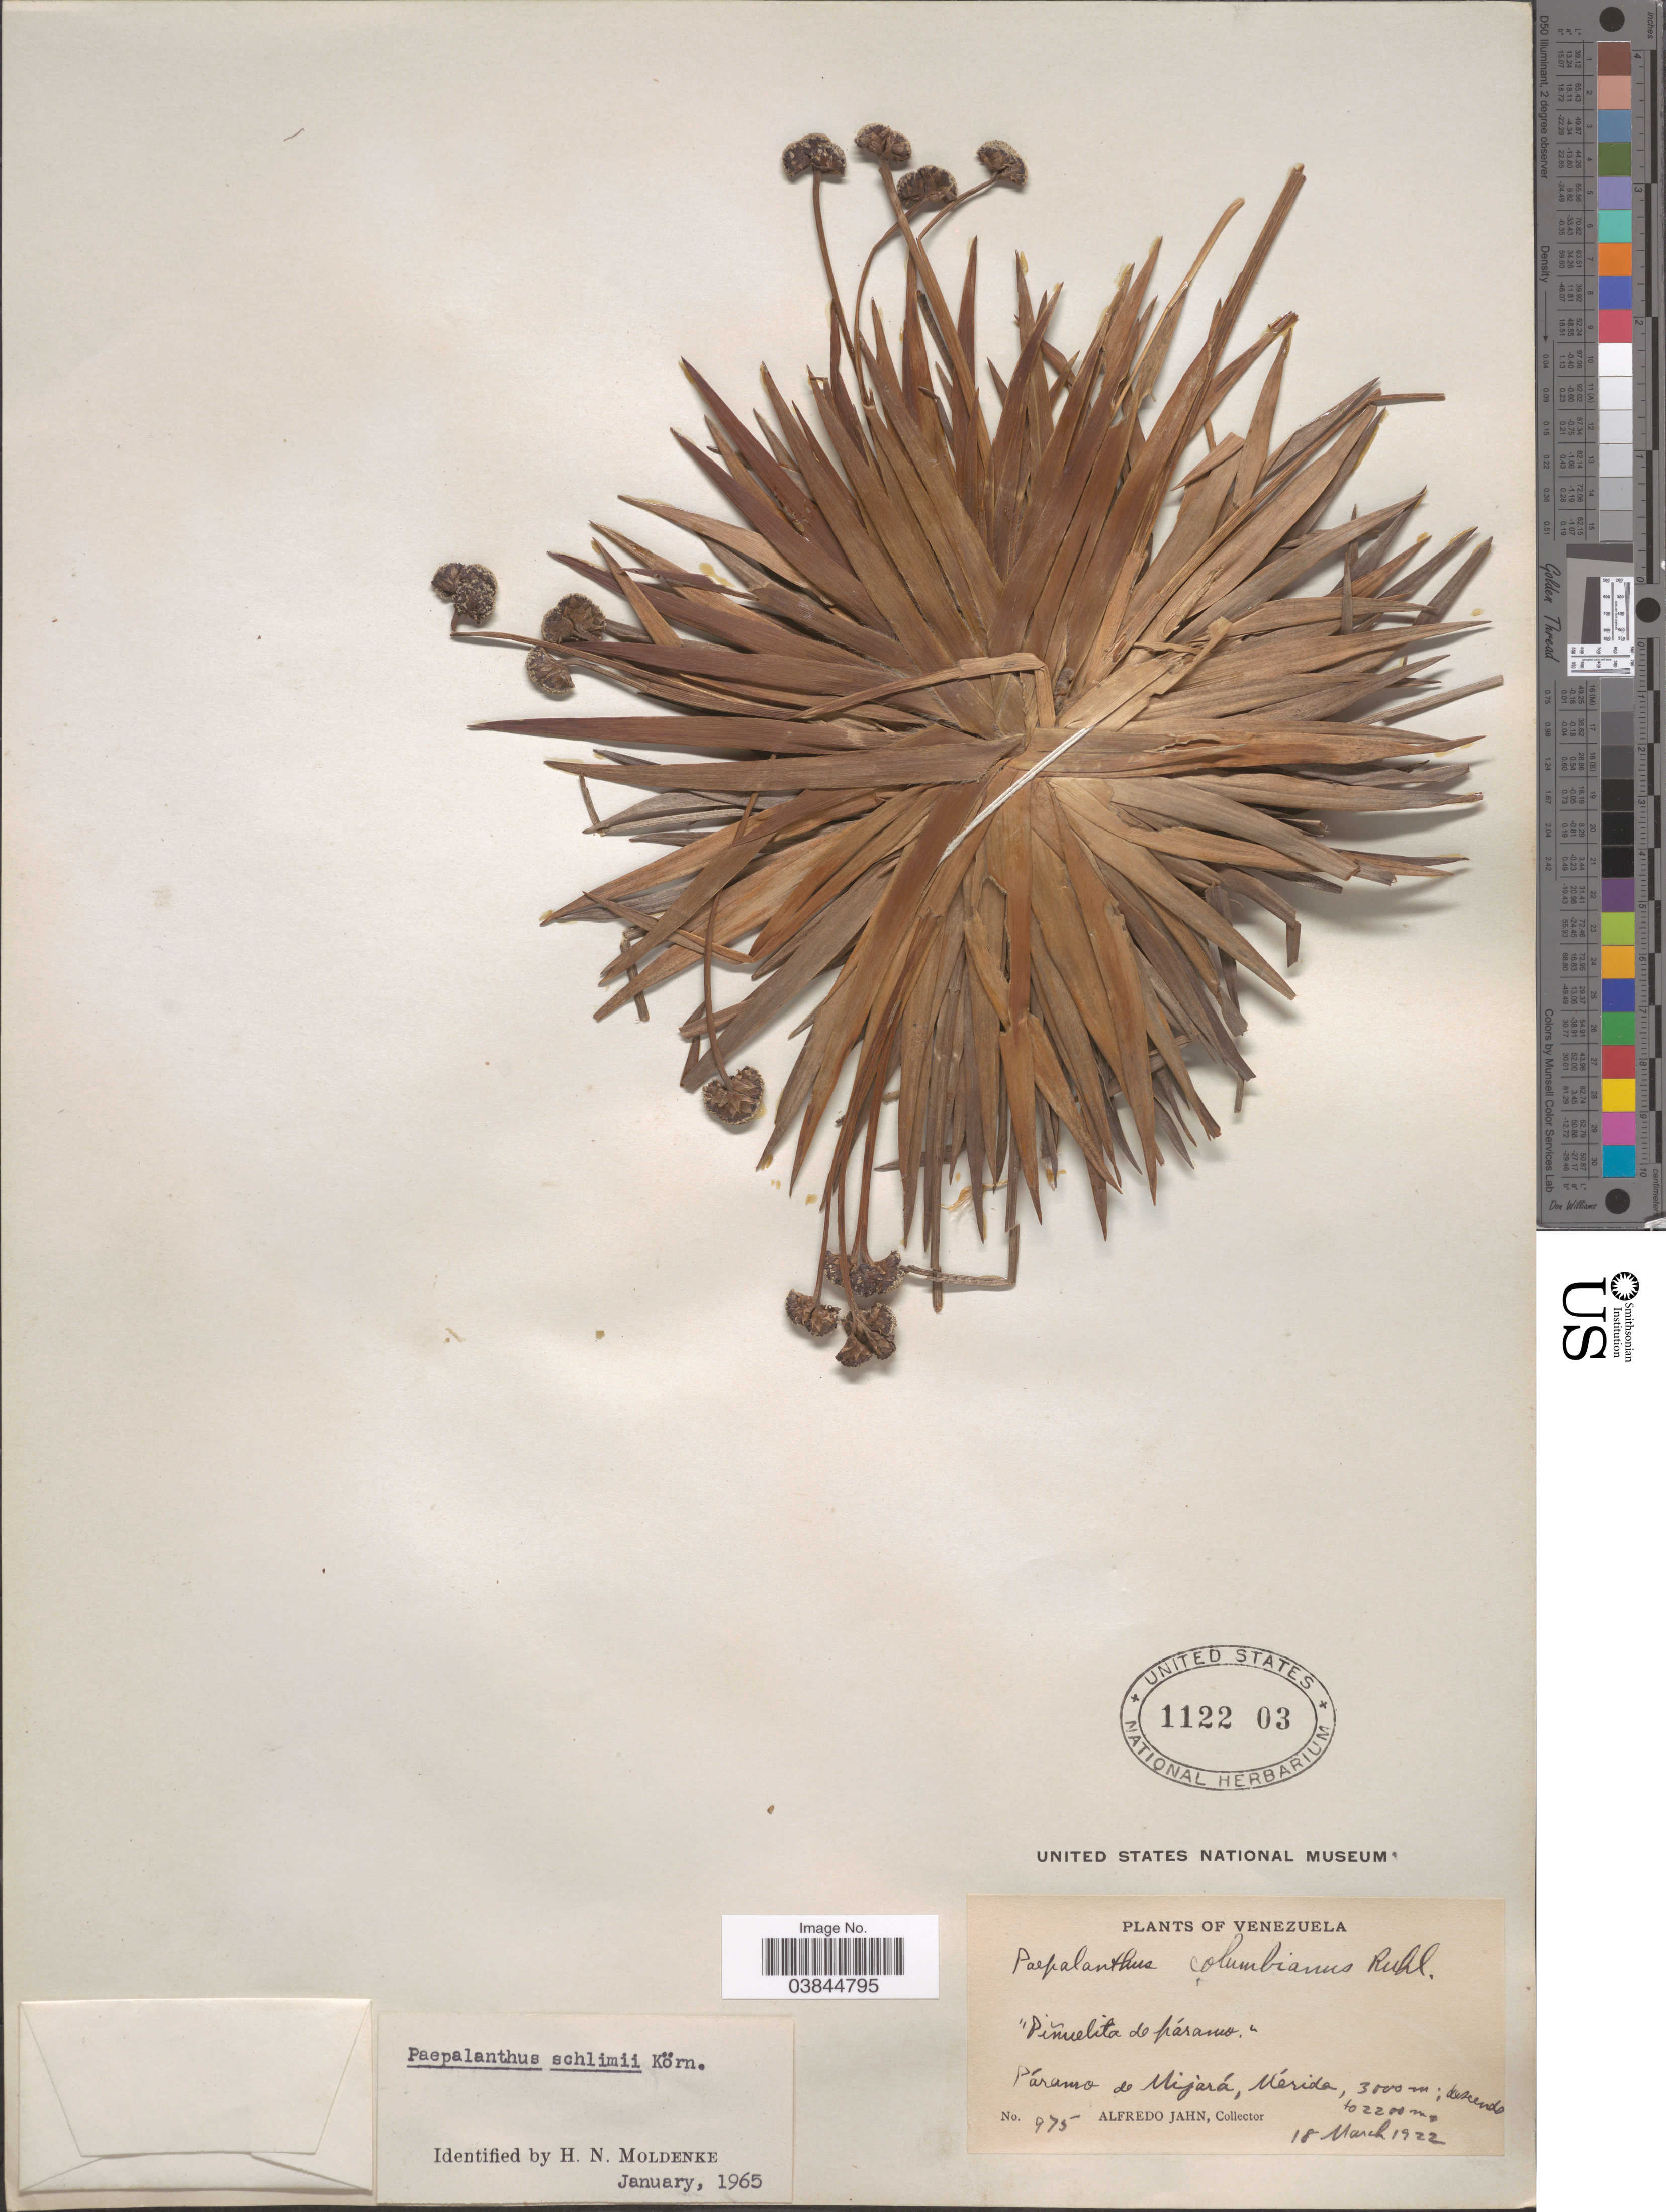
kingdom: Plantae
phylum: Tracheophyta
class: Liliopsida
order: Poales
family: Eriocaulaceae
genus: Paepalanthus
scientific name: Paepalanthus petraeus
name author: Körn. in Mart.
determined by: Sauthier, Laura Jeanne, (SPF), Universidade de Sao Paulo (BRAZIL)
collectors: A. Jahn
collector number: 975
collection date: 1922-03-18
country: Venezuela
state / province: Merida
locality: Páramo de Mijará.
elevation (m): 2200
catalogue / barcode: US 112203